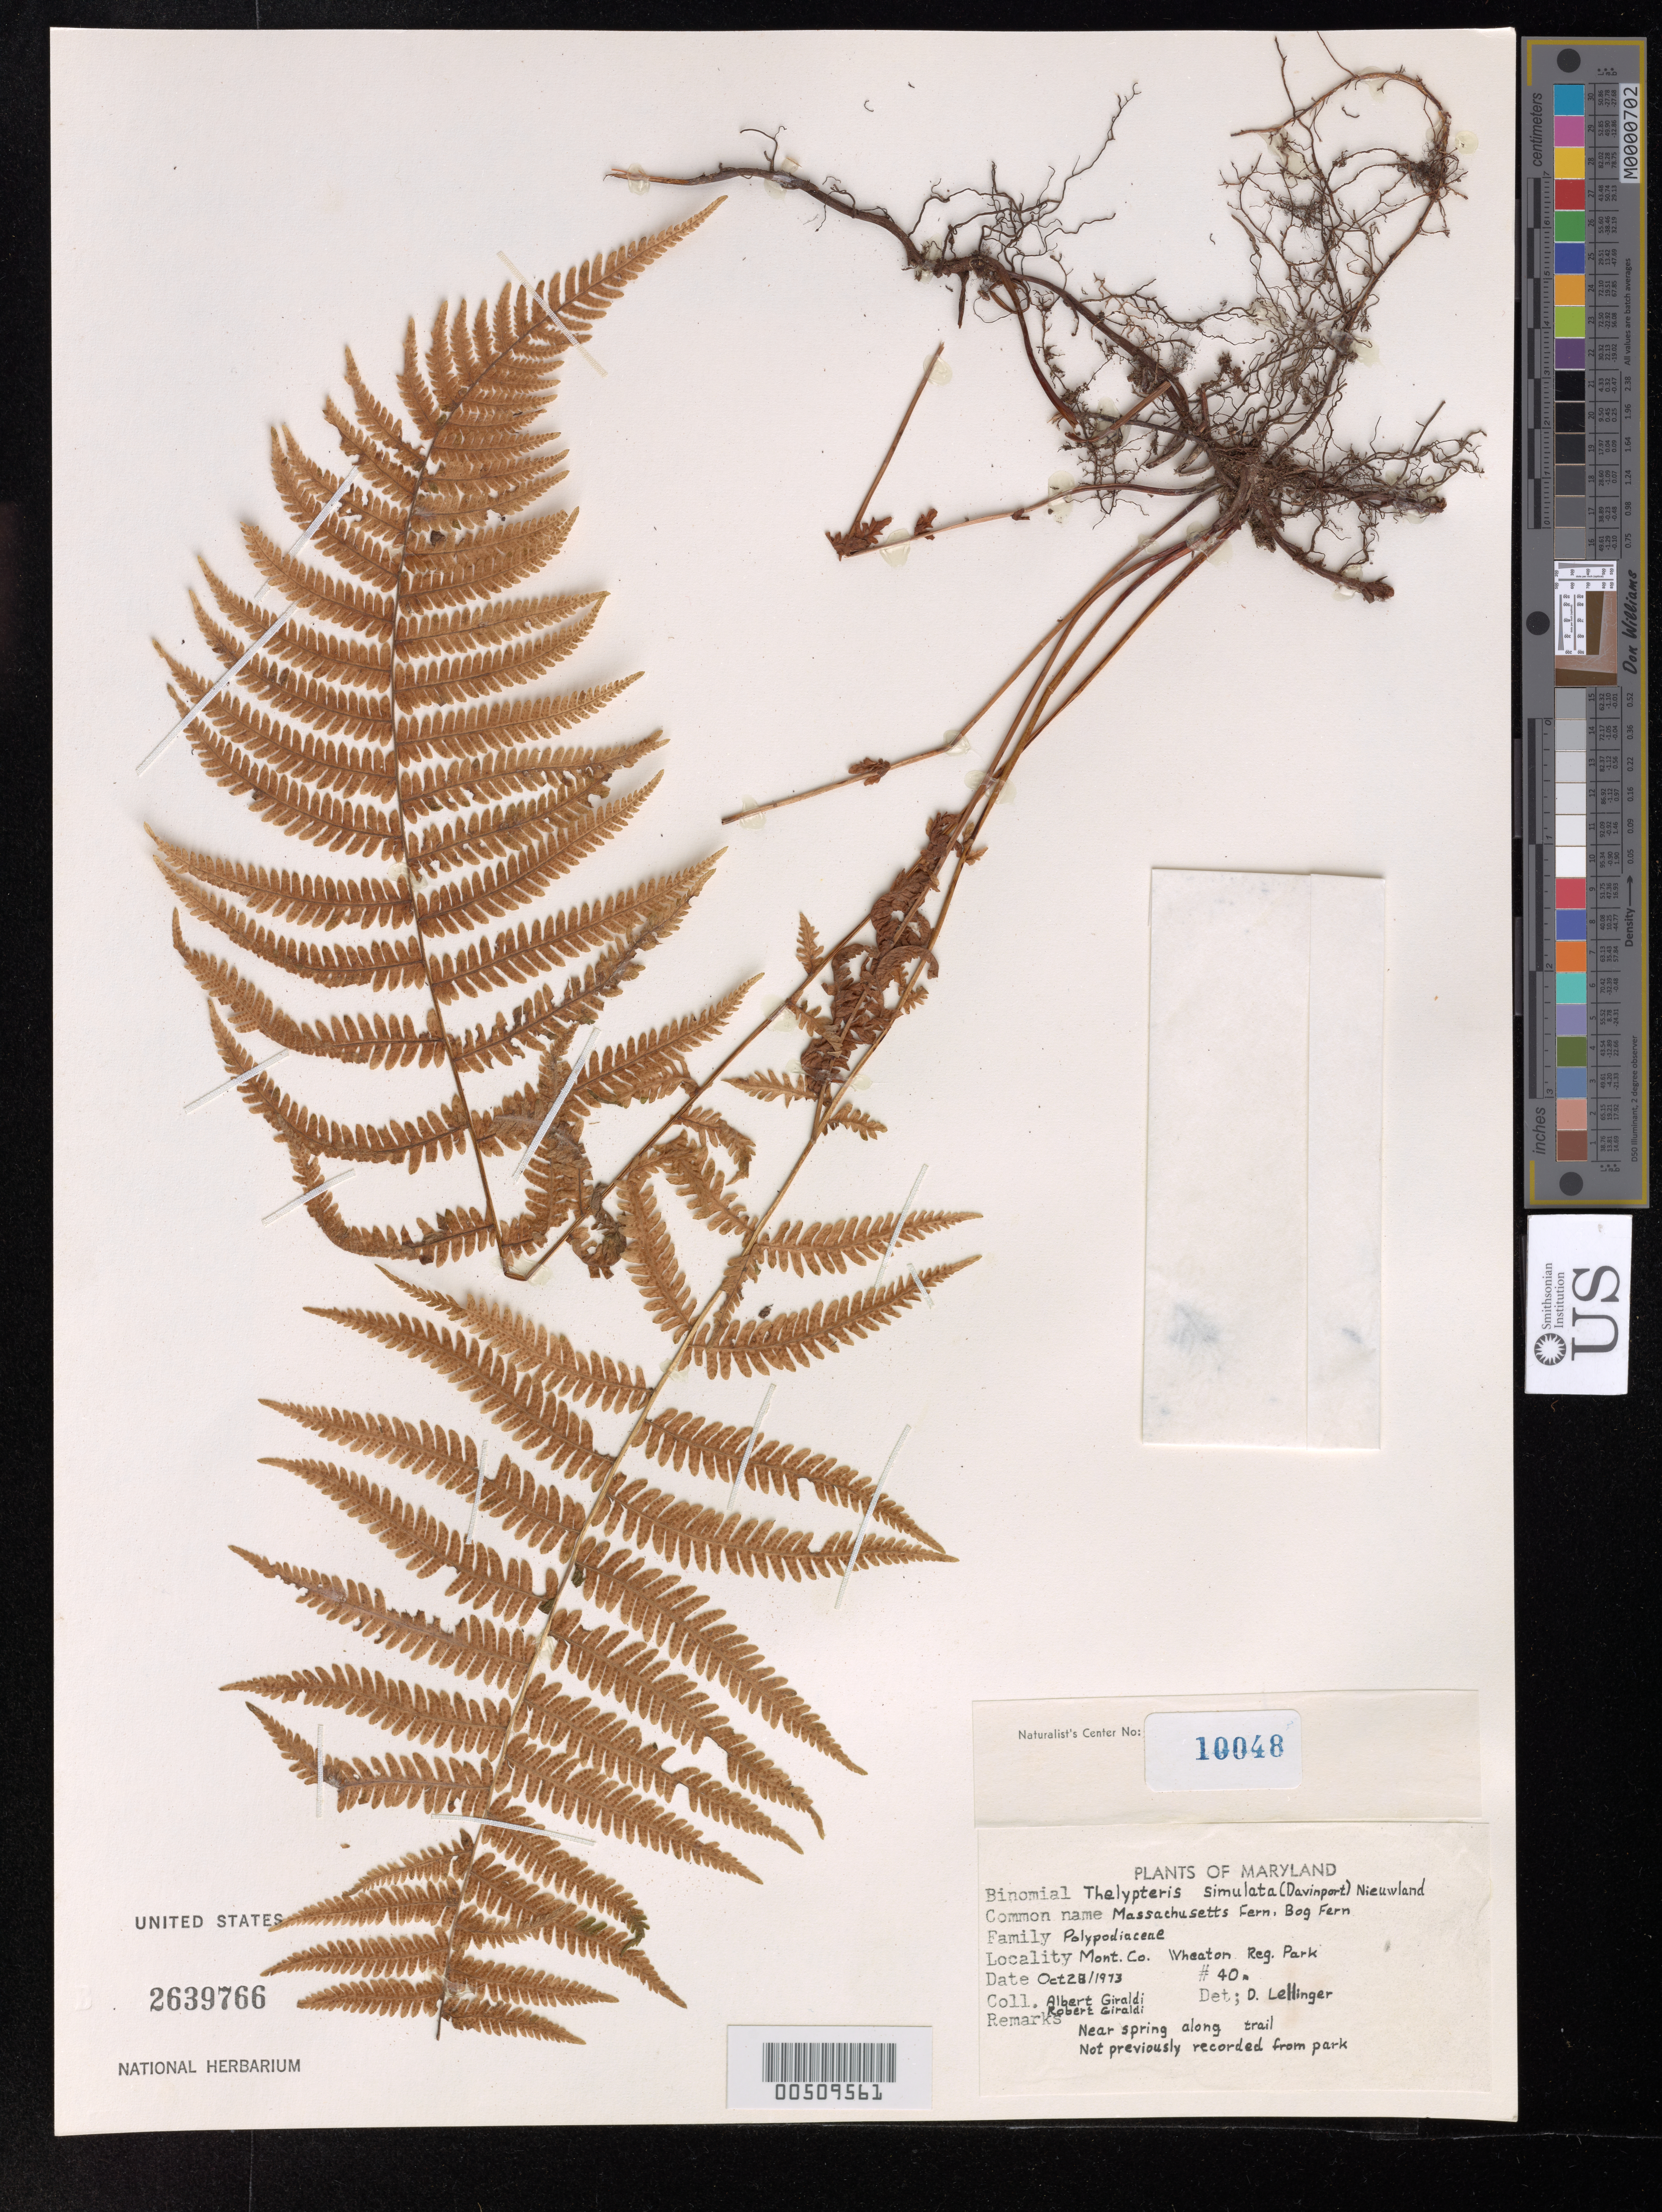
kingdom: Plantae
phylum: Tracheophyta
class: Polypodiopsida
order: Polypodiales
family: Thelypteridaceae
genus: Thelypteris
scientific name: Thelypteris simulata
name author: (Davenp.) Nieuwl.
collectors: A. Giraldi & R. Giraldi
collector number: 40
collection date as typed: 28 Oct 1973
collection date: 1973-10-28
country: United States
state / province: Maryland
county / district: Montgomery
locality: Wheaton Regional Park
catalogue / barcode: US 2639766